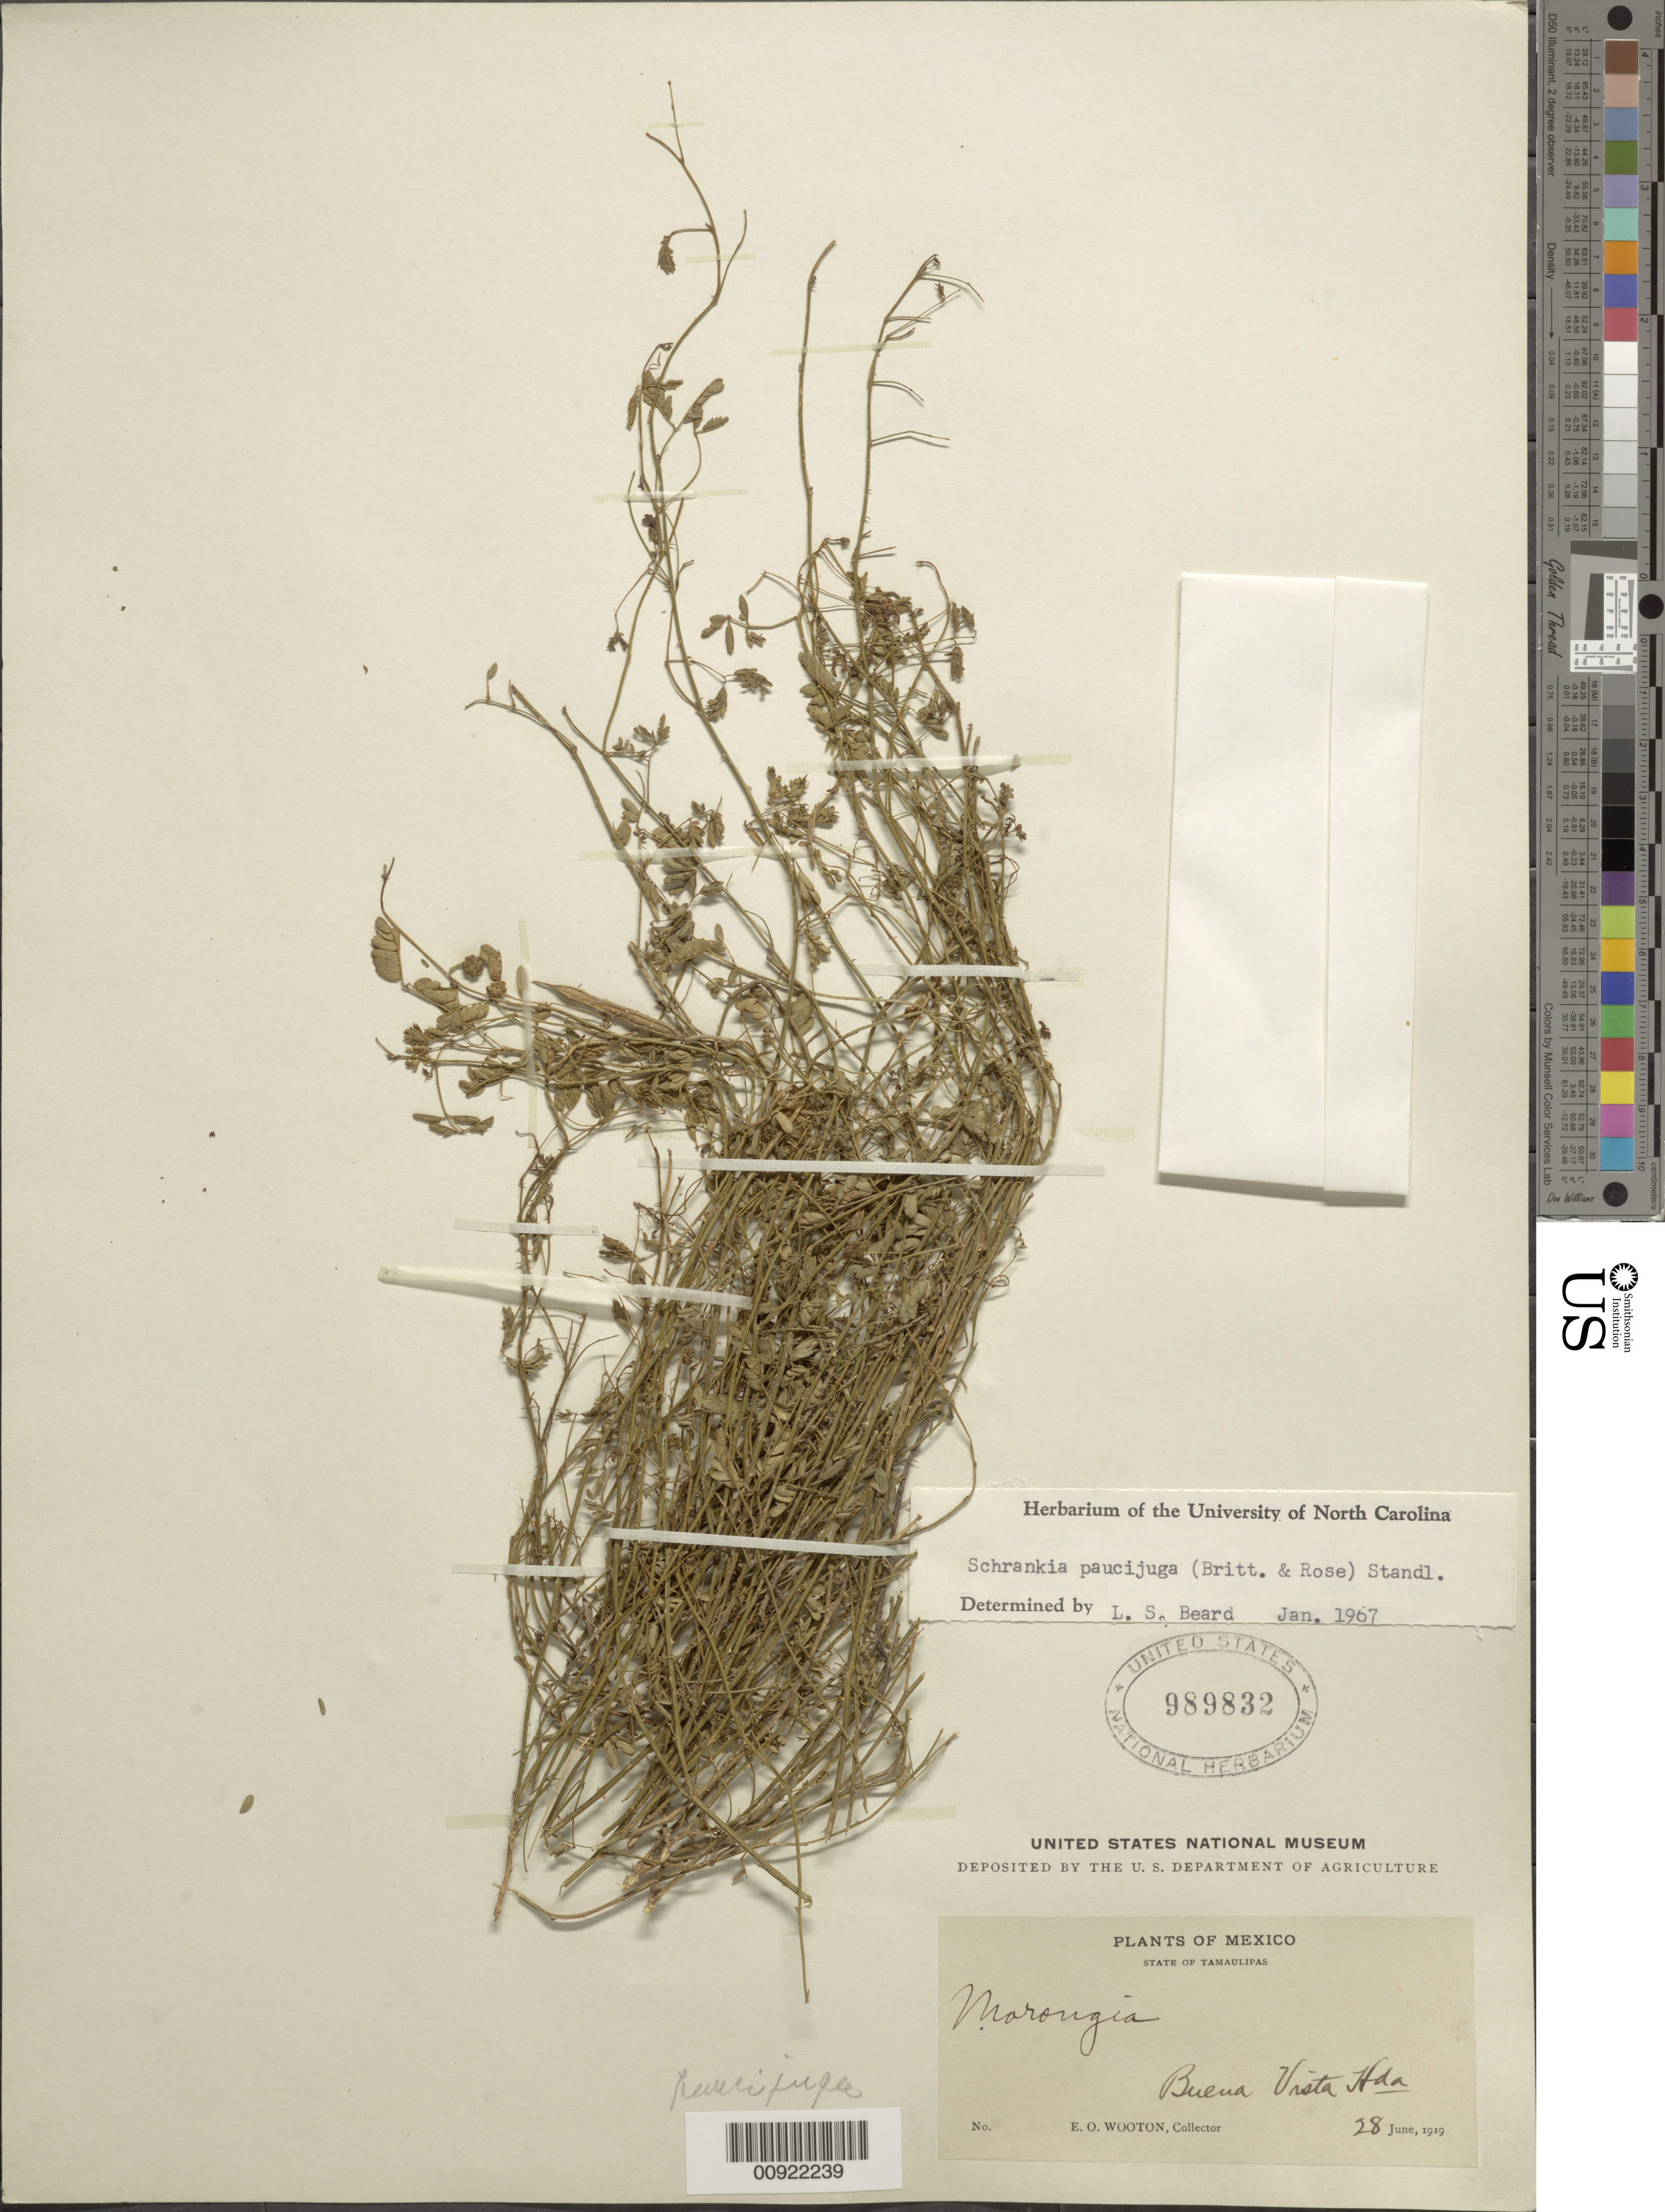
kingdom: Plantae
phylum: Tracheophyta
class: Magnoliopsida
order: Fabales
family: Fabaceae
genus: Mimosa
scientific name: Mimosa paucijuga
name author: (Britton & Rose) B.L. Turner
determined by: Strong, M. T., (US), Smithsonian Institution - National Museum of Natural History (UNITED STATES)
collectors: E. O. Wooton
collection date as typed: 28 Jun 1919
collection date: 1919-06-28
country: Mexico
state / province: Tamaulipas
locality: Buena Vista Hacienda, State of Tamaulipas.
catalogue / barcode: US 989832